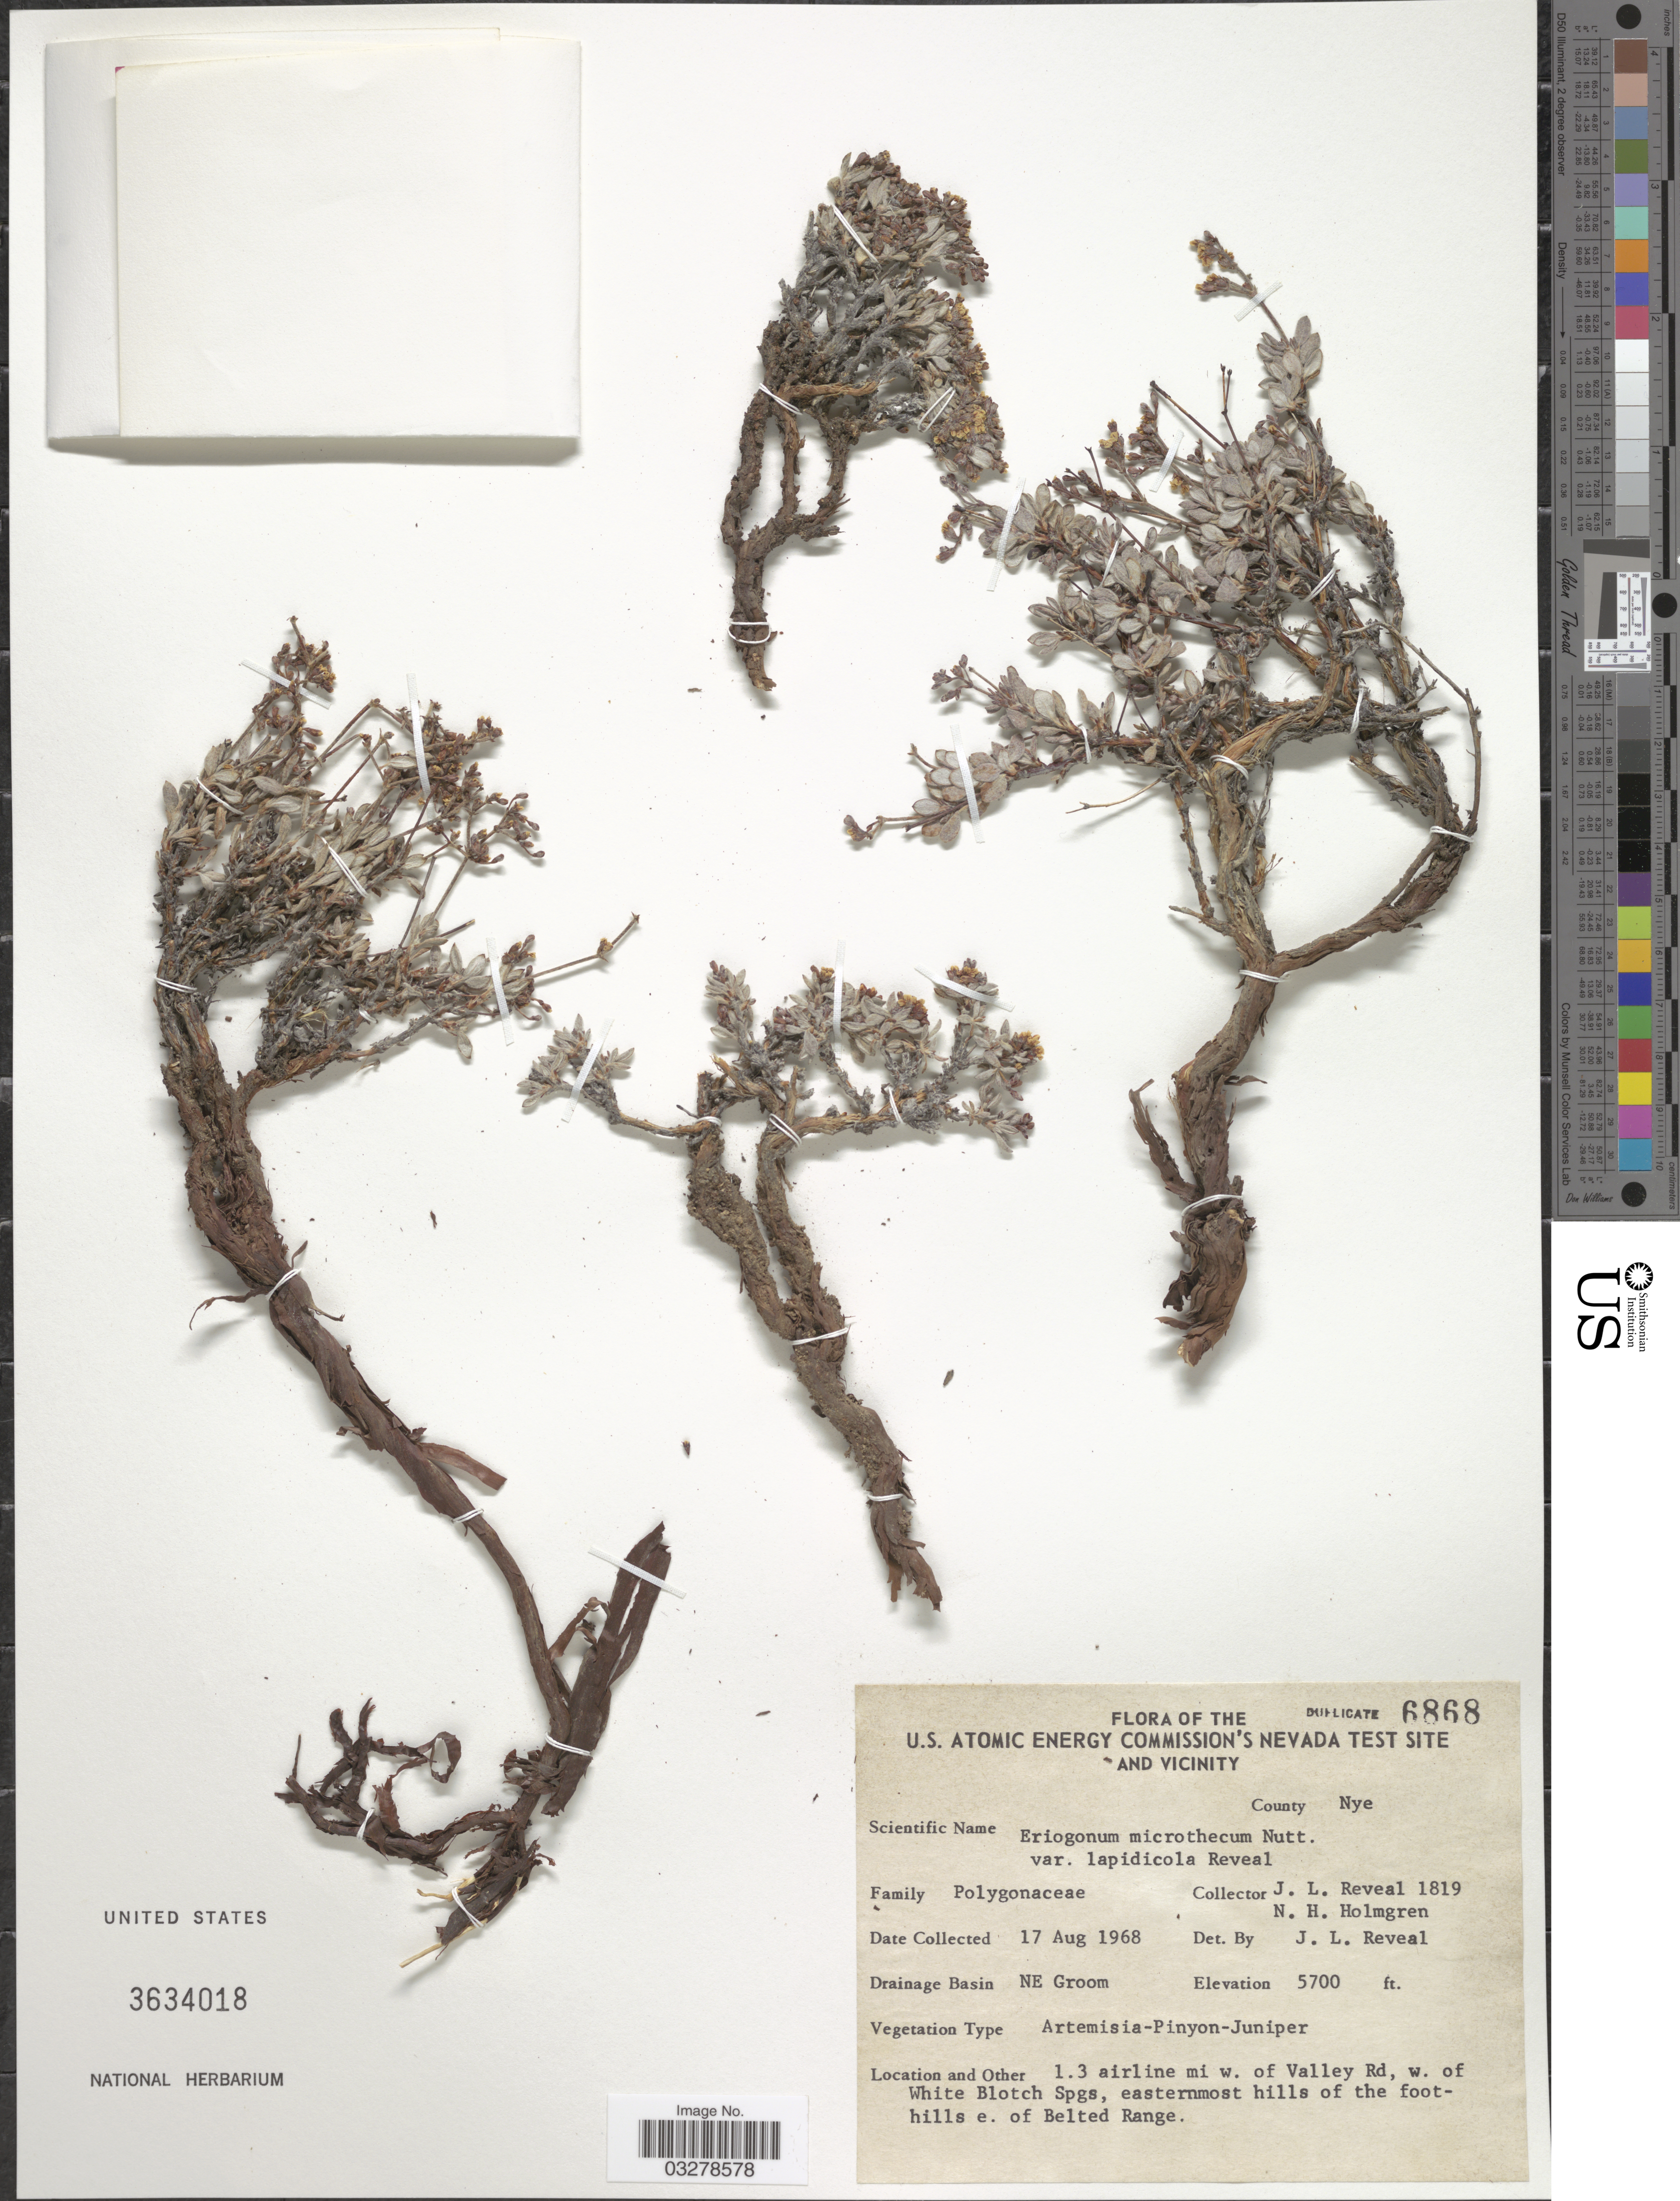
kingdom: Plantae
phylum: Tracheophyta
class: Magnoliopsida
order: Caryophyllales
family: Polygonaceae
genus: Eriogonum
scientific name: Eriogonum microtheca var. lapidicola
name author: Reveal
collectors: J. L. Reveal & N. H. Holmgren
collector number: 1819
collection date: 1968-08-17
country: United States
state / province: Nevada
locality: U.S. Atomic Energy Commission's Nevada Test Site and Vicinity. County Nye. Drainage Basin NE Groom. 1.3 airline mi w. of Valley Rd, w. of White Blotch Spgs, easternmost hills of the foothills e. of Belted Range.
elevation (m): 1737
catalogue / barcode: US 3634018